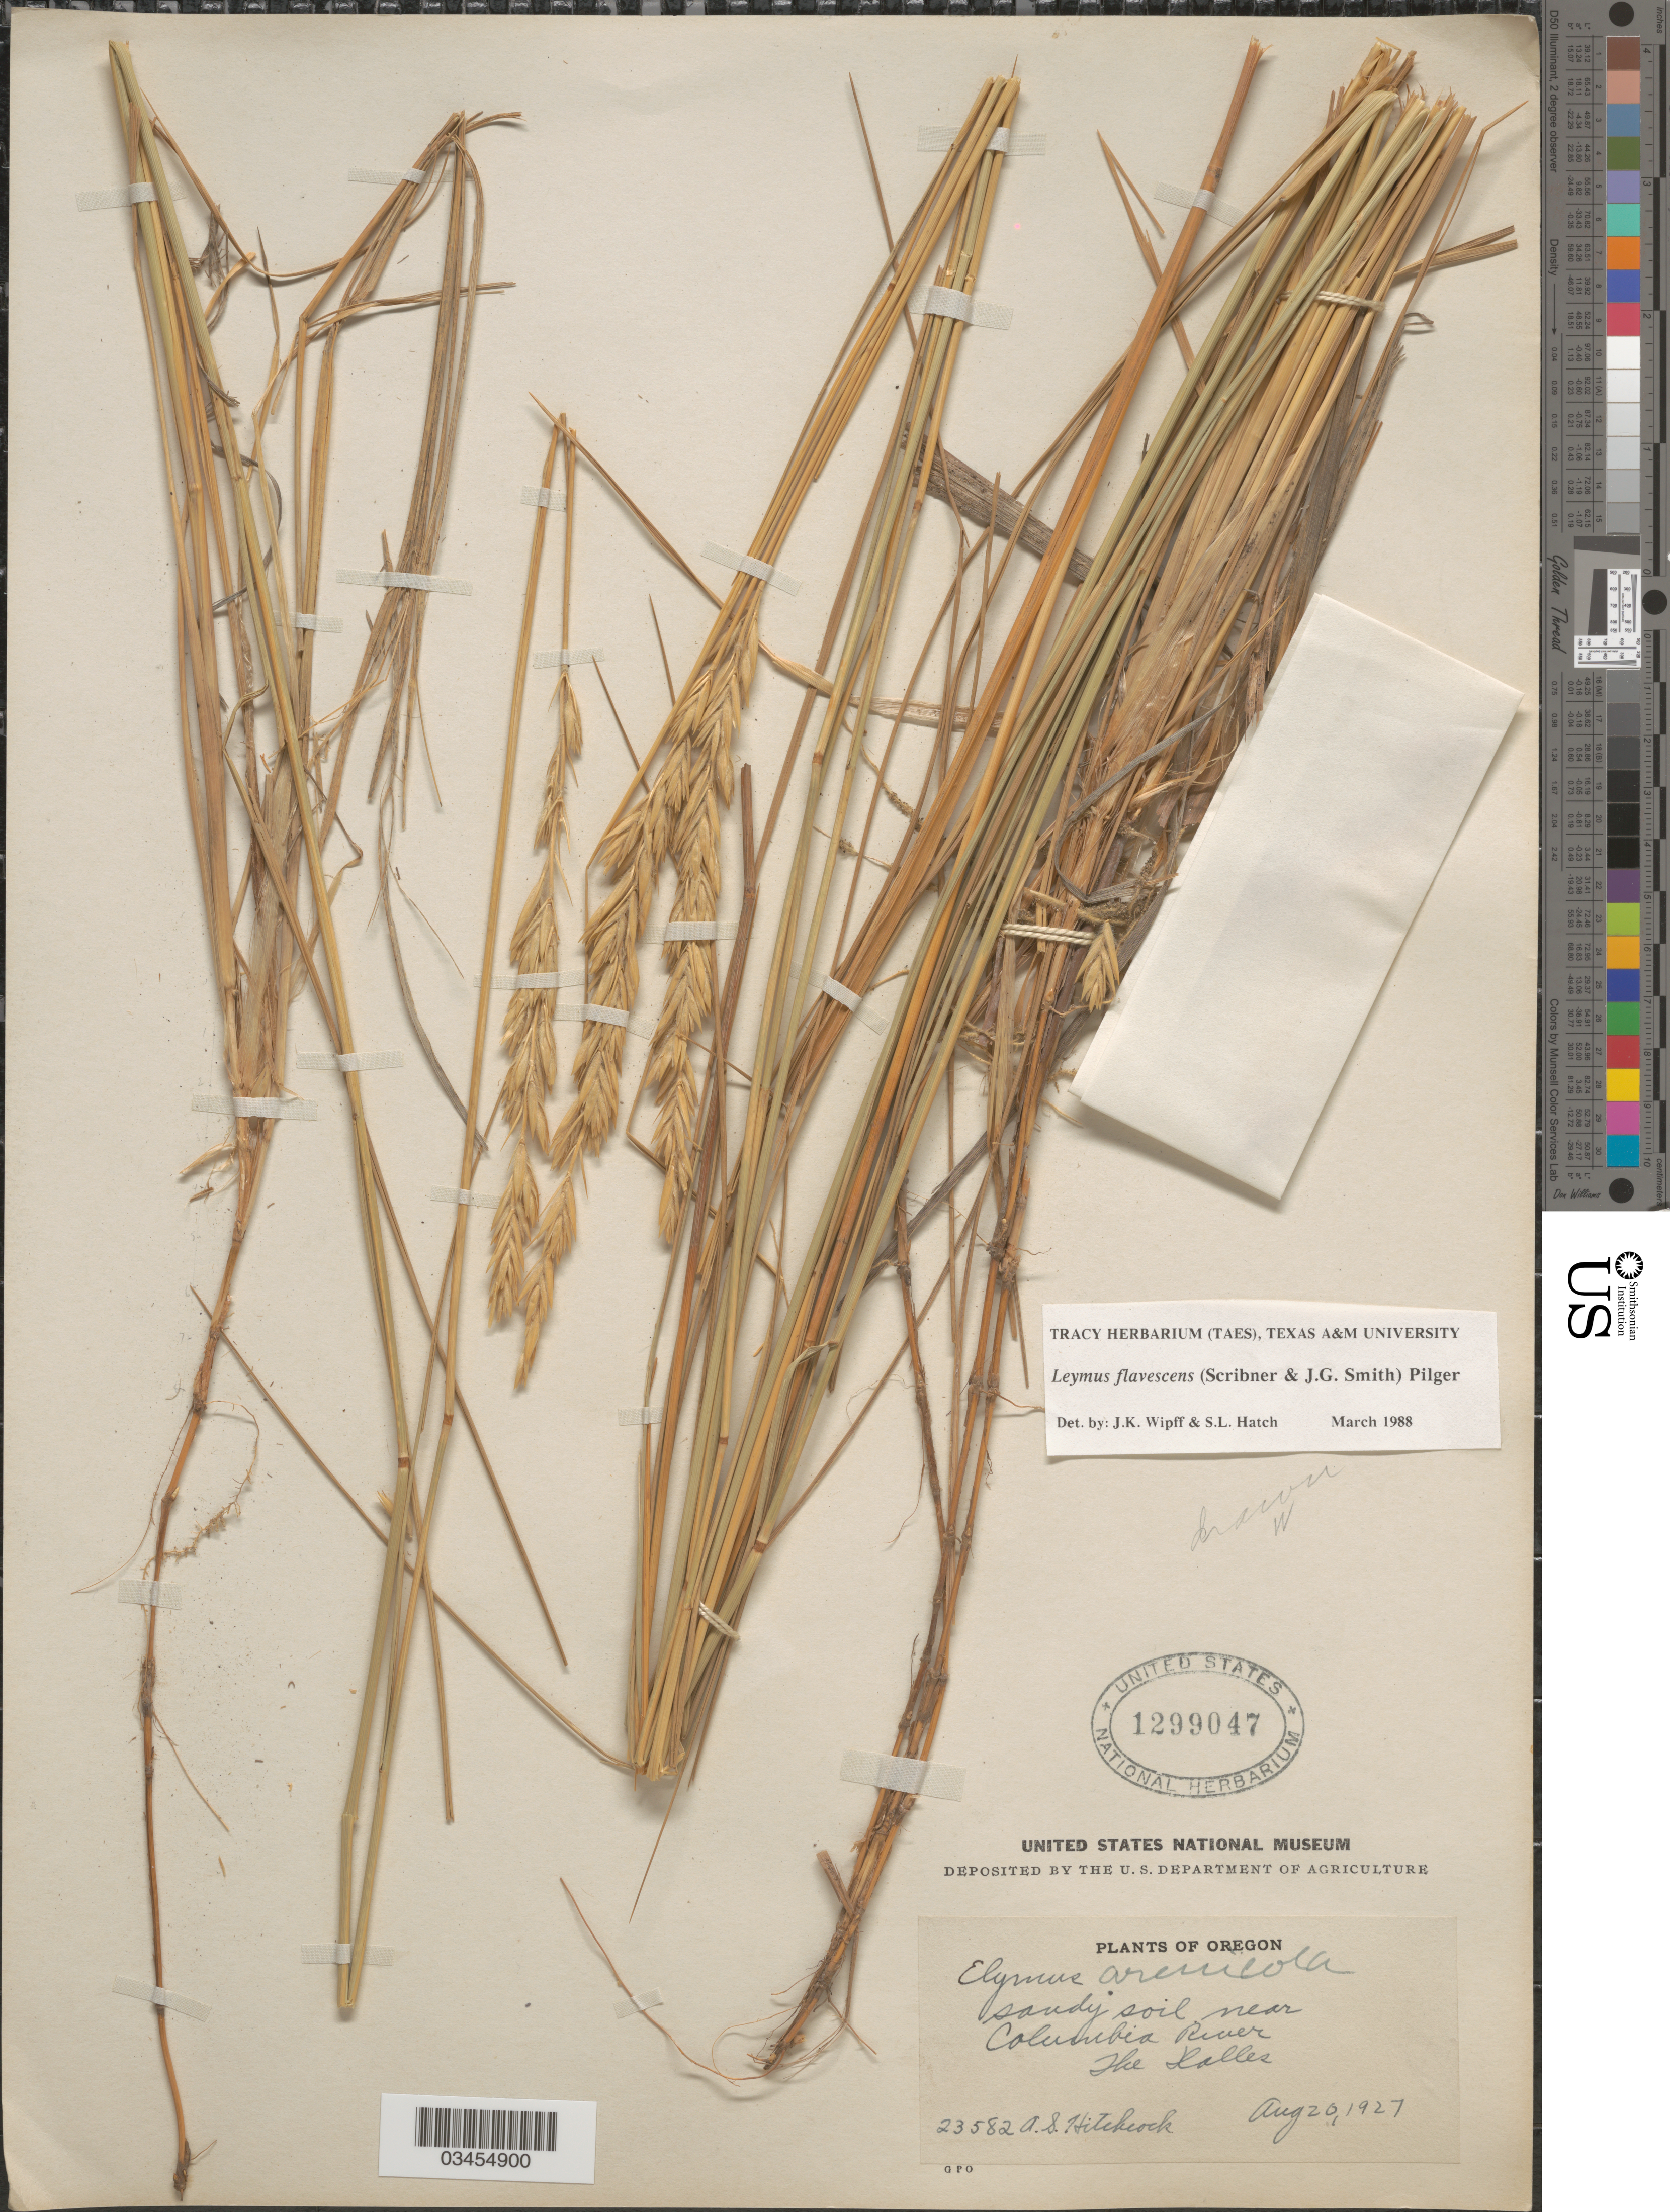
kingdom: Plantae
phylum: Tracheophyta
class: Liliopsida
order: Poales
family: Poaceae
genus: Leymus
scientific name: Leymus flavescens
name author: (Scribn. & J.G. Sm.) Pilg.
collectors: A. S. Hitchcock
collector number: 23582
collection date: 1927-08-20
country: United States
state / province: Oregon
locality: Sandy soil near Columbia River. The Dalles.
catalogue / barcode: US 1299047